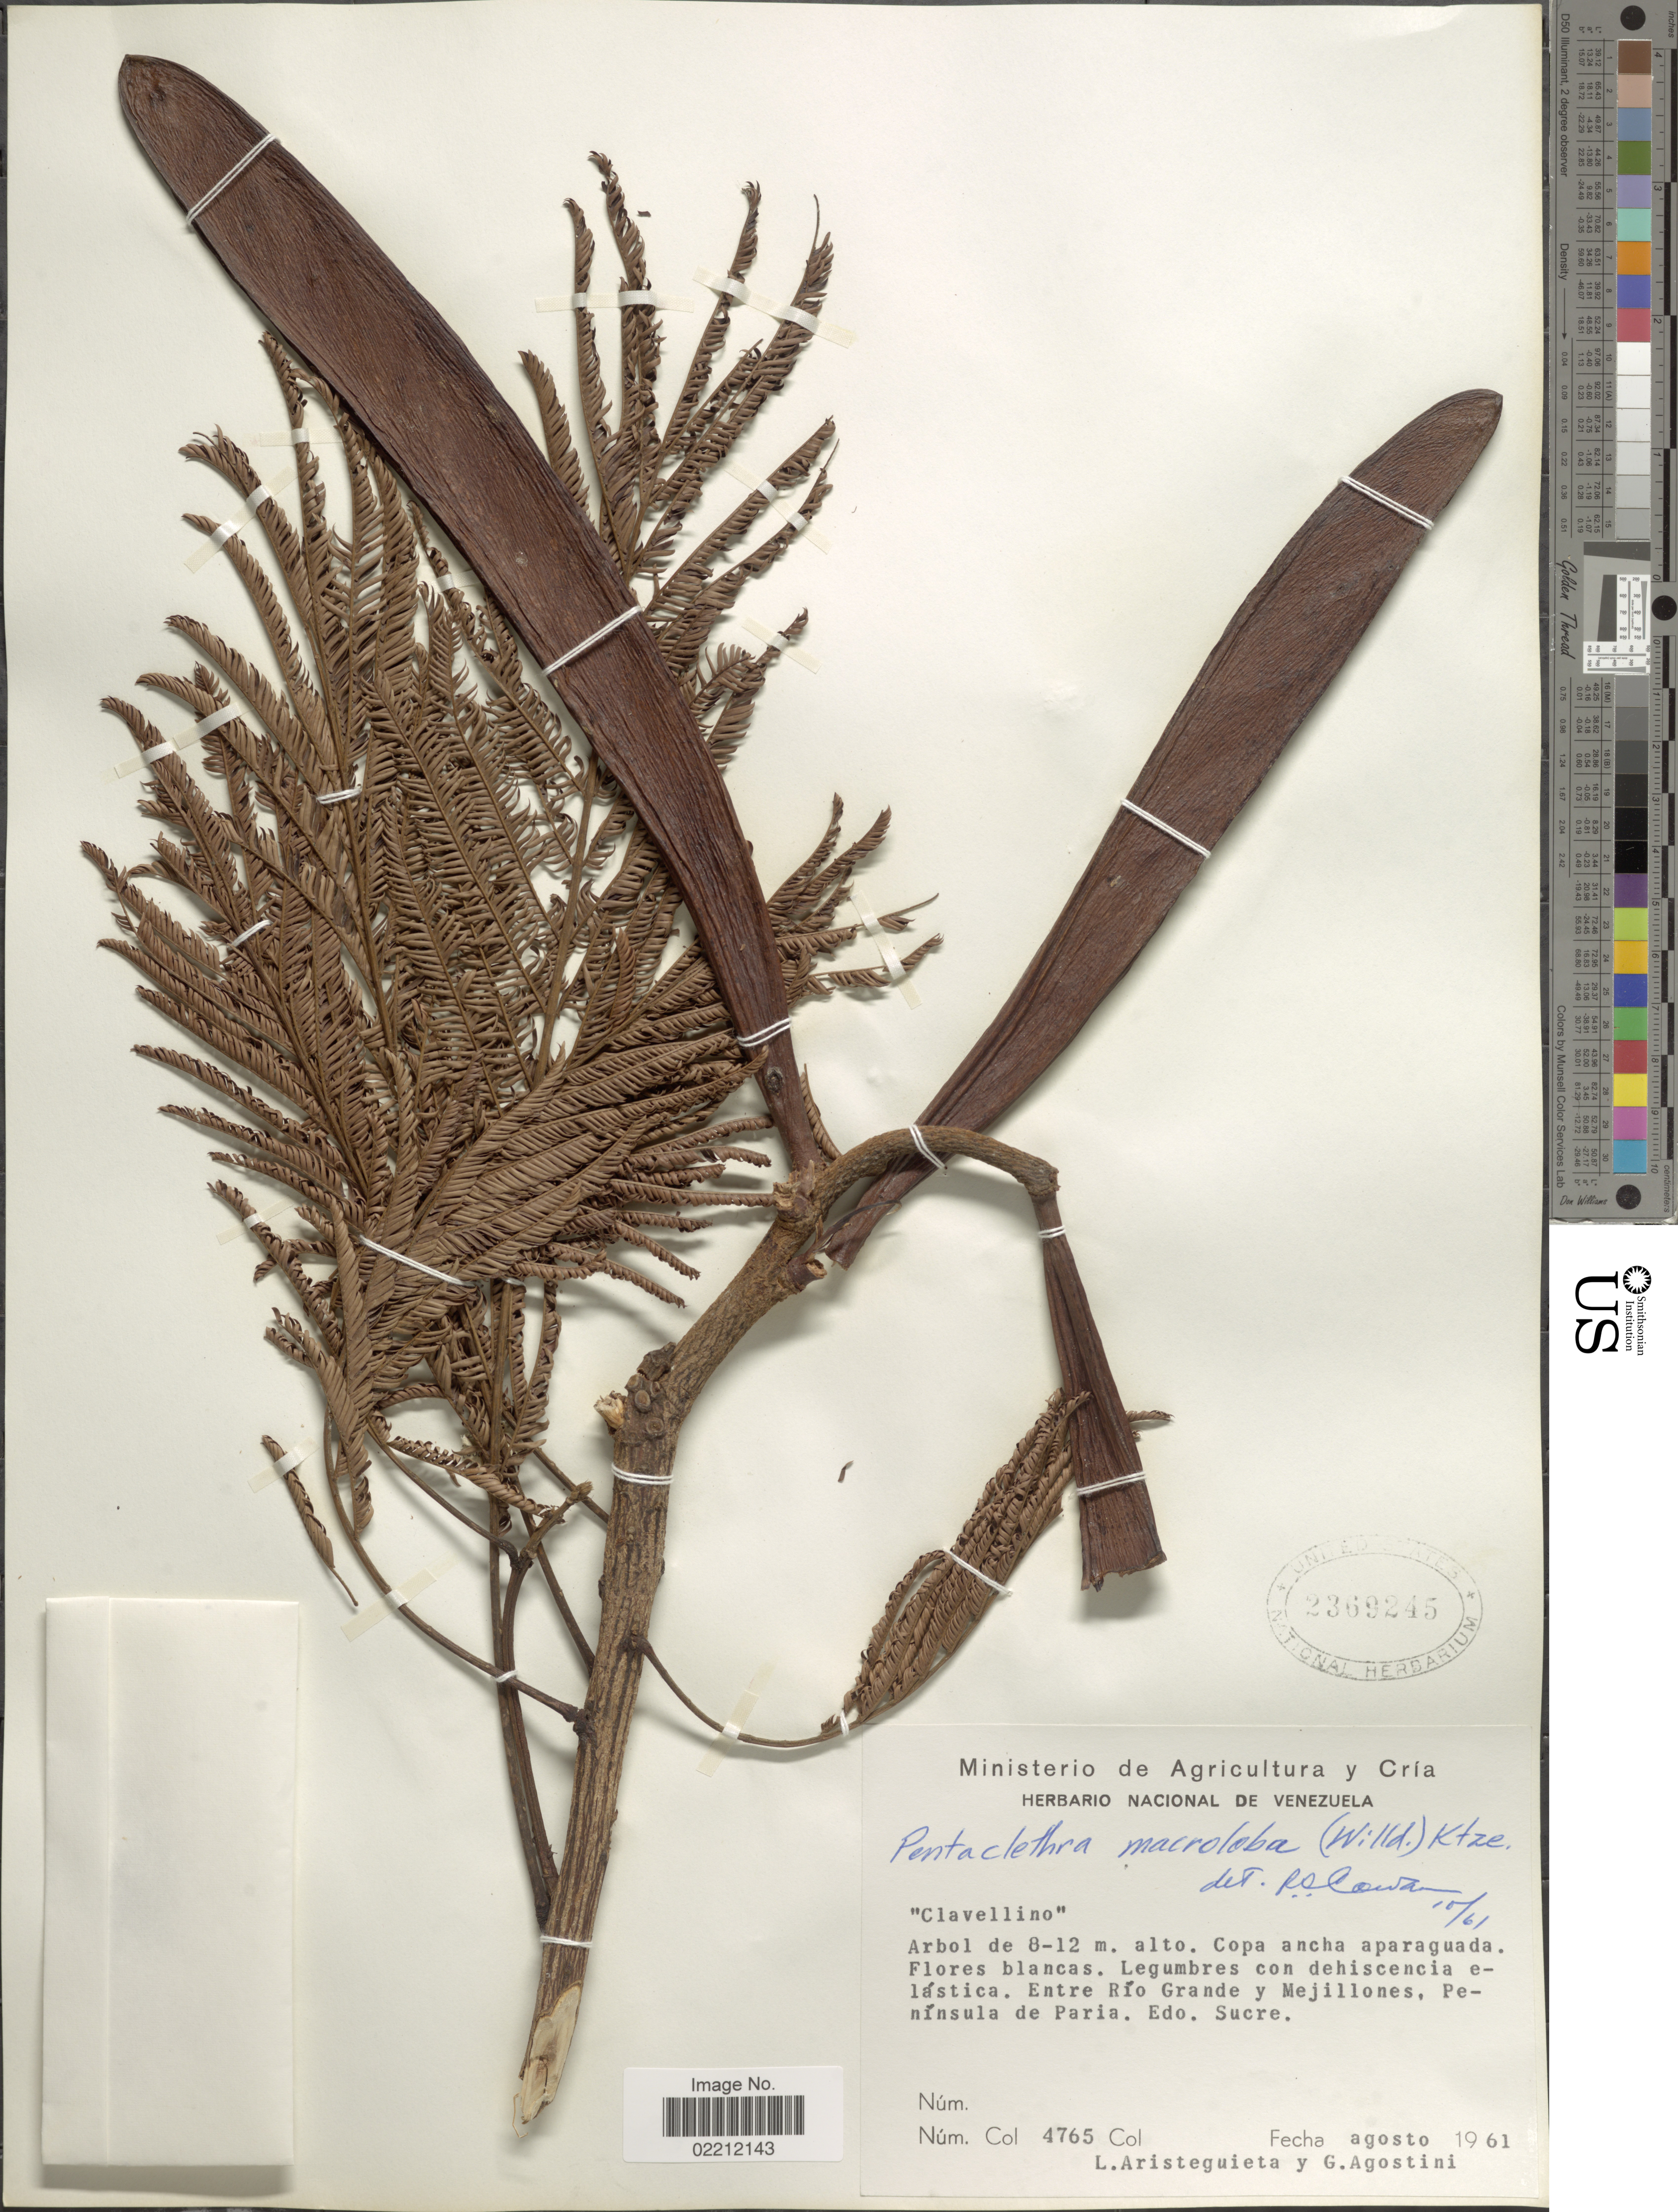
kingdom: Plantae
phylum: Tracheophyta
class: Magnoliopsida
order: Fabales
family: Fabaceae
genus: Pentaclethra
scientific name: Pentaclethra macroloba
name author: (Willd.) Kuntze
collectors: L. Aristeguieta & G. Agostini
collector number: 4765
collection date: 1961-08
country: Venezuela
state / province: Sucre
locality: Entre Rio Grande y Mejillones, Peninsula de Paria. Edo. Sucre.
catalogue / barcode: US 2369245